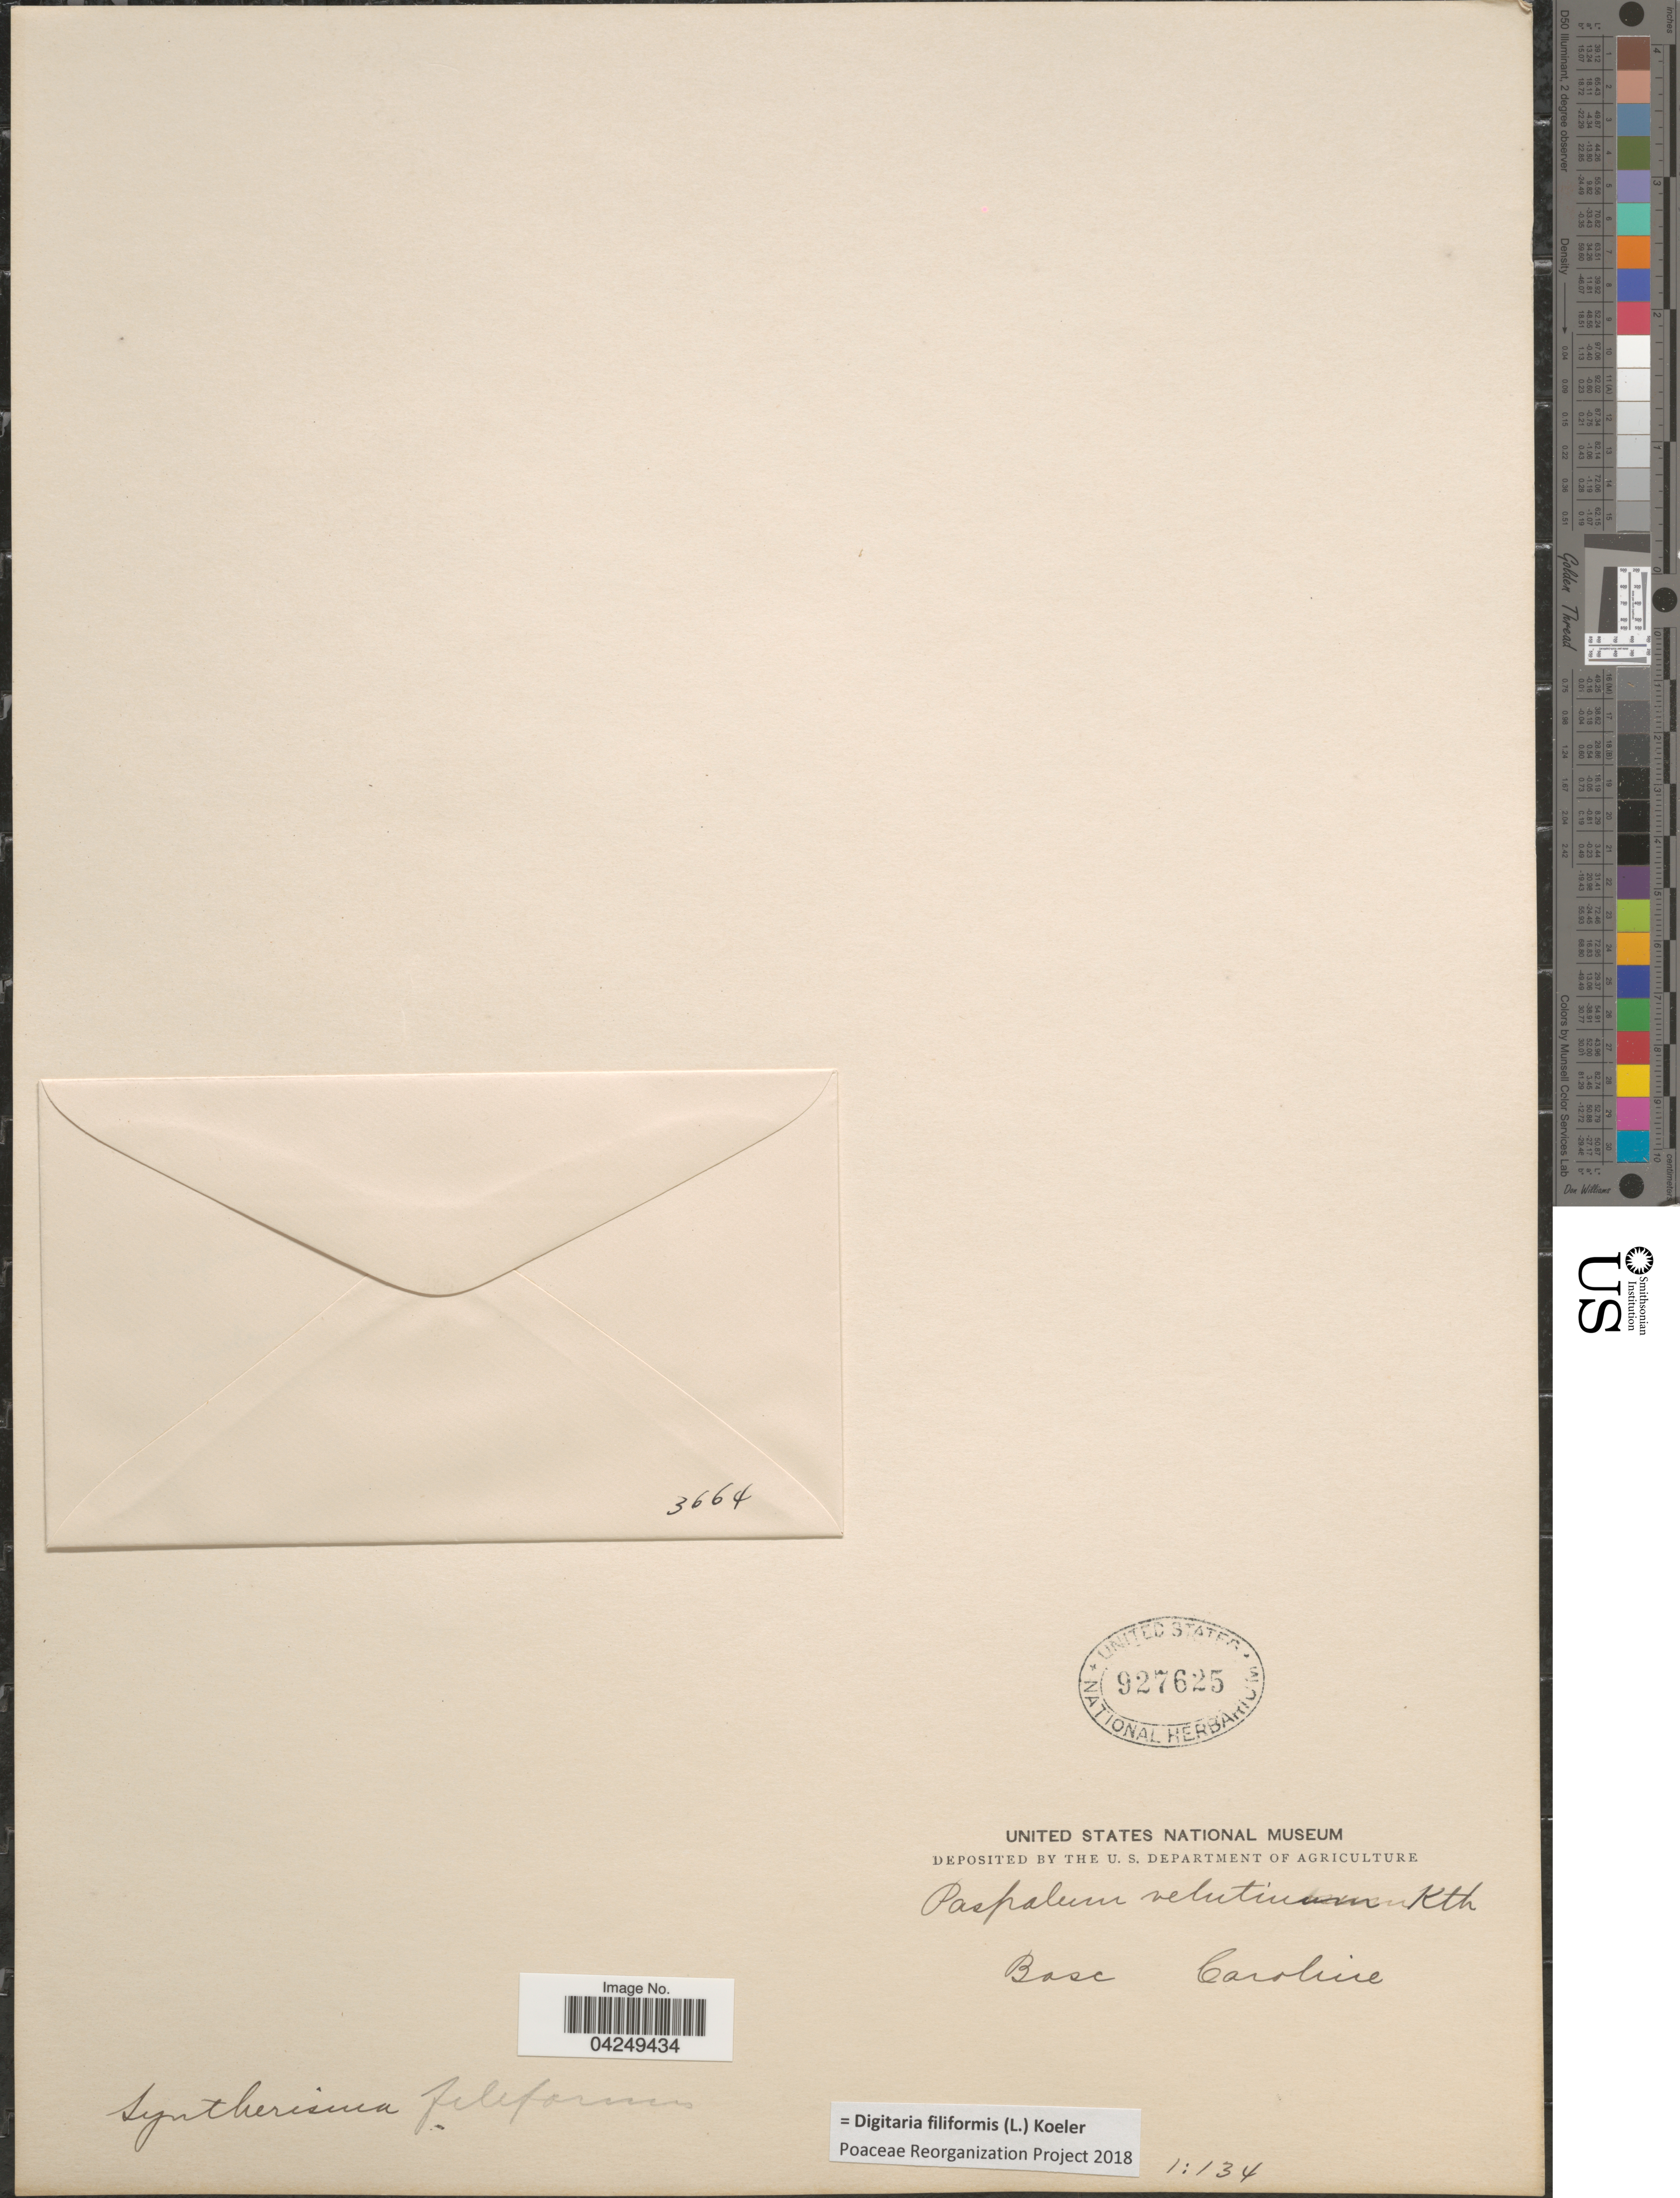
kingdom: Plantae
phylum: Tracheophyta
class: Liliopsida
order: Poales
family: Poaceae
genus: Digitaria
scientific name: Digitaria filiformis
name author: (L.) Koeler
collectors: Bose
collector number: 3664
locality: Caroline [unsure placement].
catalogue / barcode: US 927625